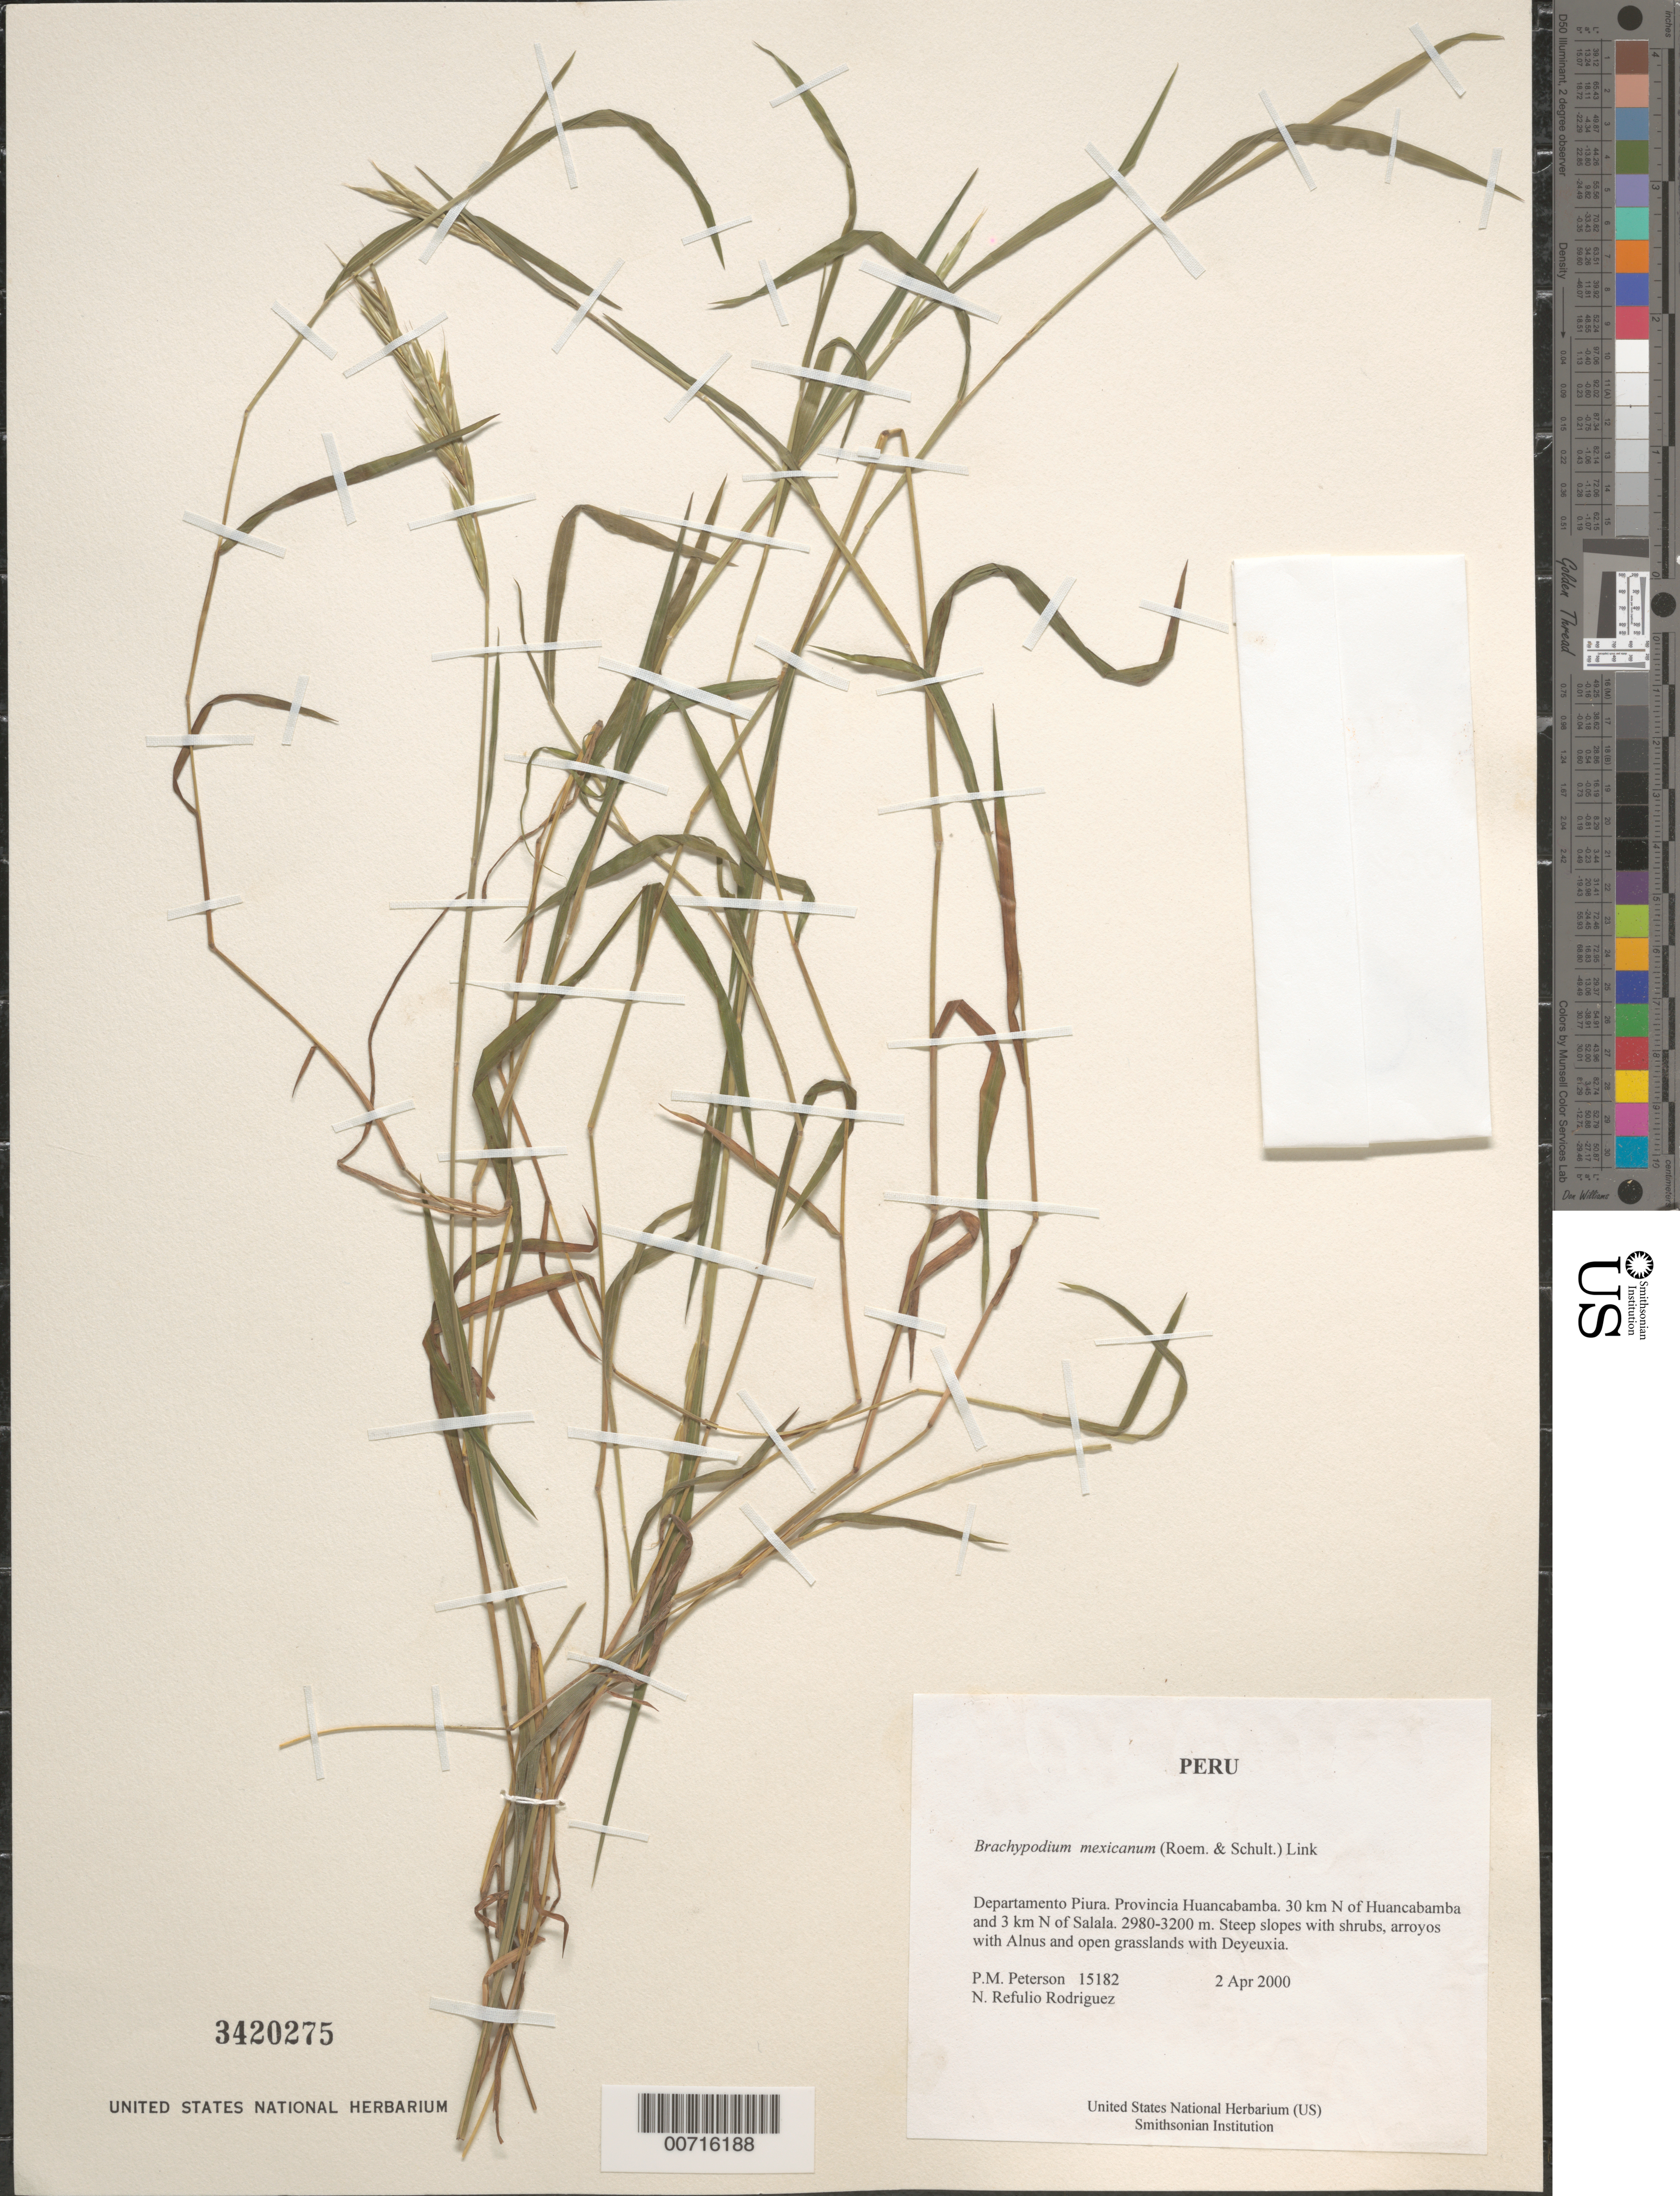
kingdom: Plantae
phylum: Tracheophyta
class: Liliopsida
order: Poales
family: Poaceae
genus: Brachypodium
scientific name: Brachypodium mexicanum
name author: (Roem. & Schult.) Link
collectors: P. M. Peterson & N. Refulio-Rodríguez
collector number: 15182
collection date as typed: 02 Apr 2000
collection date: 2000-04-02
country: Peru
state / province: Piura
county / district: Huancabamba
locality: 30 km N of Huancabamba and 3 km N of Salala.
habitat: Steep slopes with shrubs, arroyos with Alnus and open grasslands with Deyeuxia.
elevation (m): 2980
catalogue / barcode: US 3420275